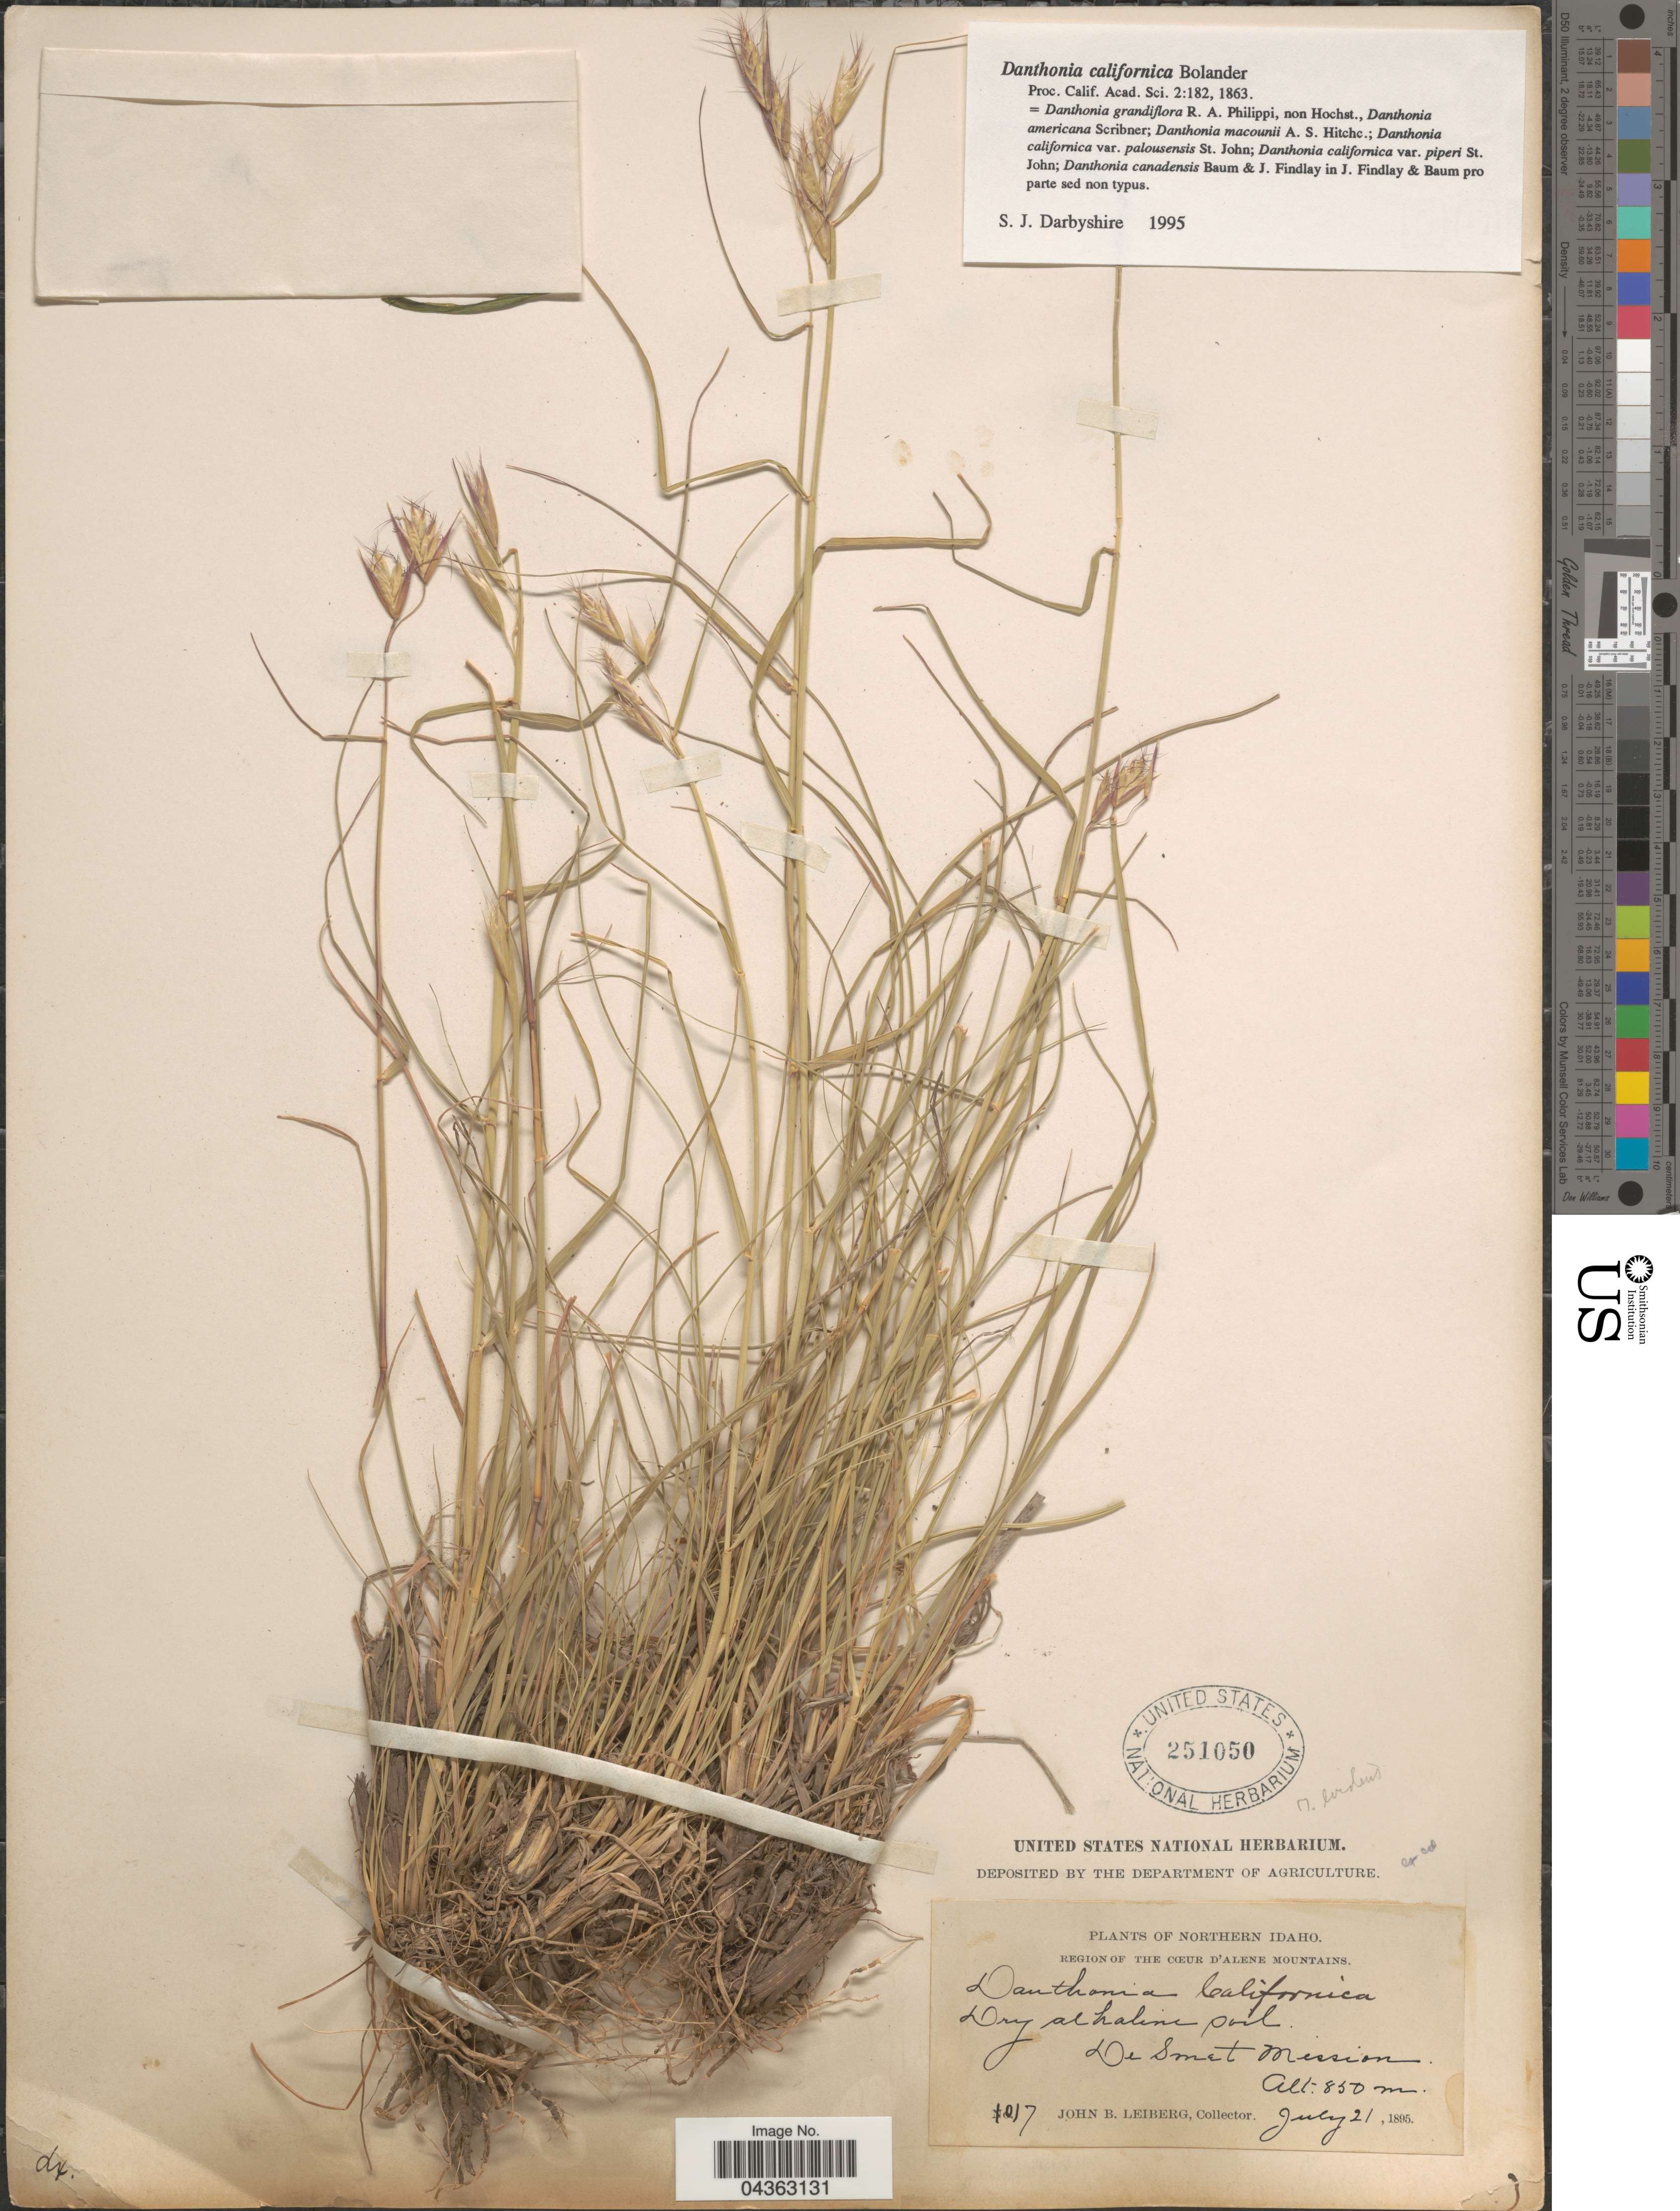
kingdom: Plantae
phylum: Tracheophyta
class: Liliopsida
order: Poales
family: Poaceae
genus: Danthonia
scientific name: Danthonia californica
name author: Bol.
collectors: J. B. Leiberg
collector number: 1017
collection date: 1895-07-21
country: United States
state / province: Idaho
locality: Northern Idaho. Region of the Coeur d' Alene Mountains. Dry alkaline soil. De Smet Mission.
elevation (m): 850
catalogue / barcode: US 251050